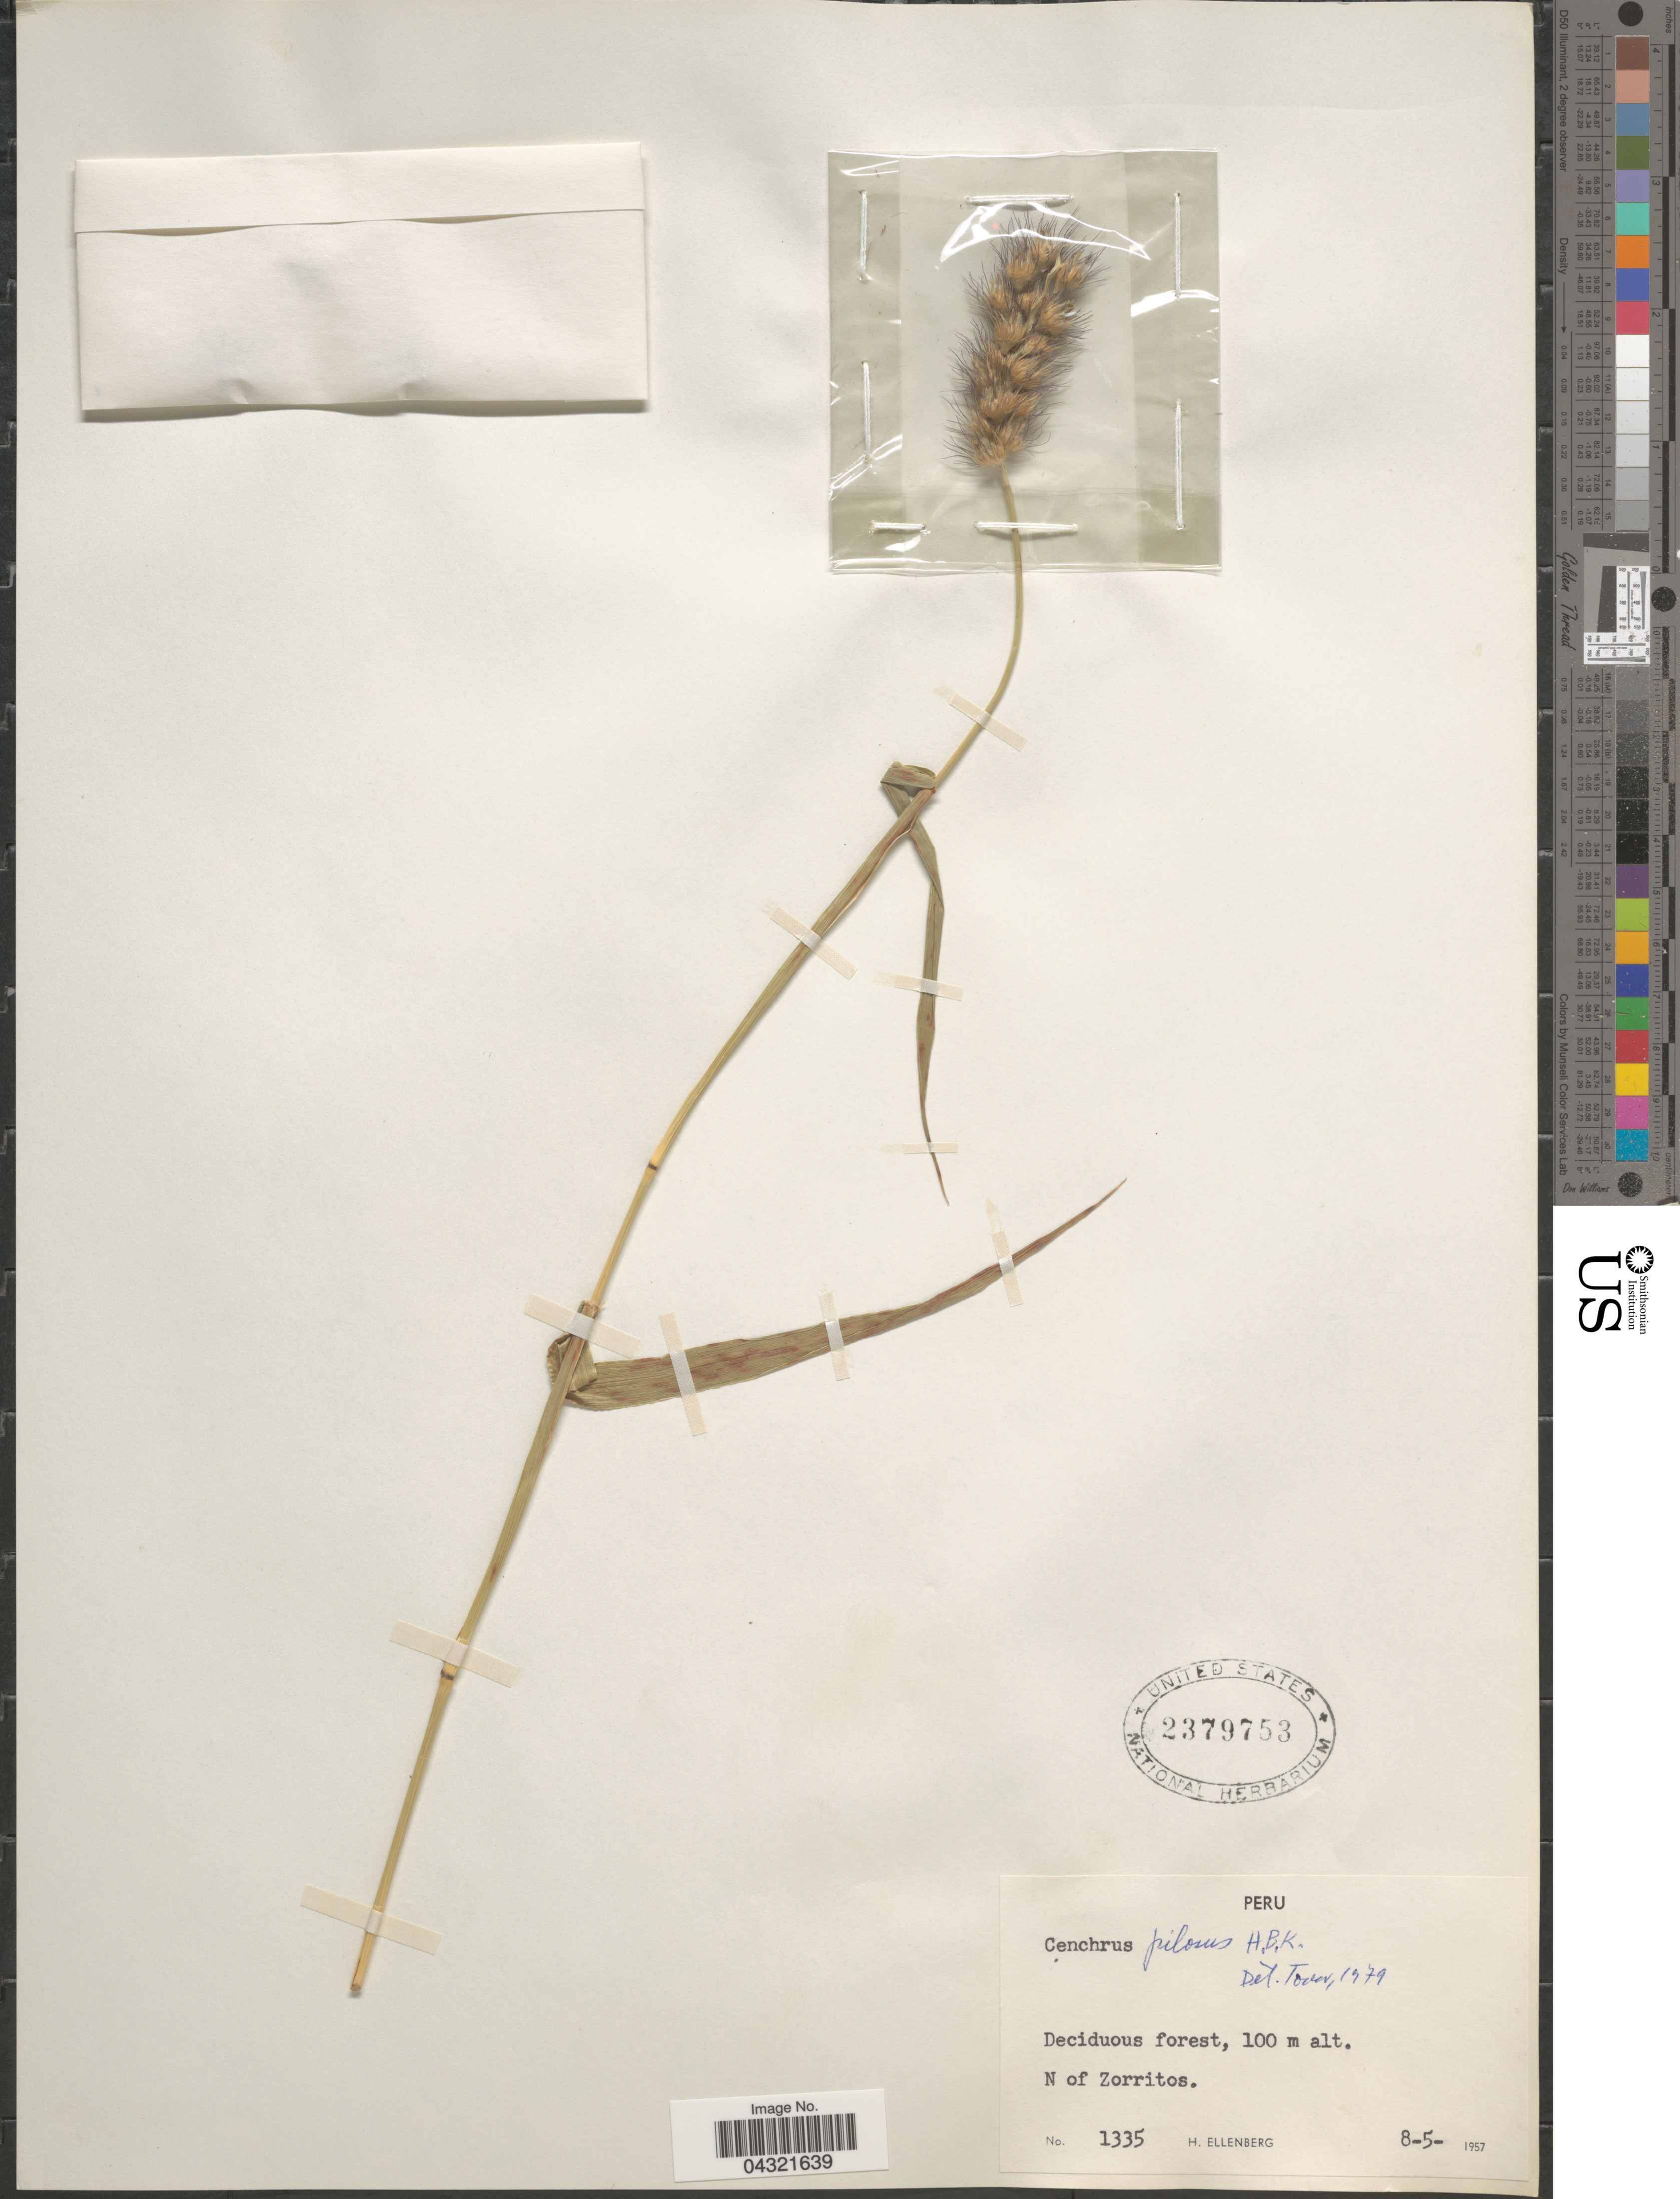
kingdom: Plantae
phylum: Tracheophyta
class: Liliopsida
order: Poales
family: Poaceae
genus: Cenchrus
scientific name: Cenchrus pilosus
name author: Kunth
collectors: H. Ellenberg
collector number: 1335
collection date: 1957-05-08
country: Peru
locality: Deciduous forest, N of Zorritos.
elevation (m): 100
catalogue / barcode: US 2379753